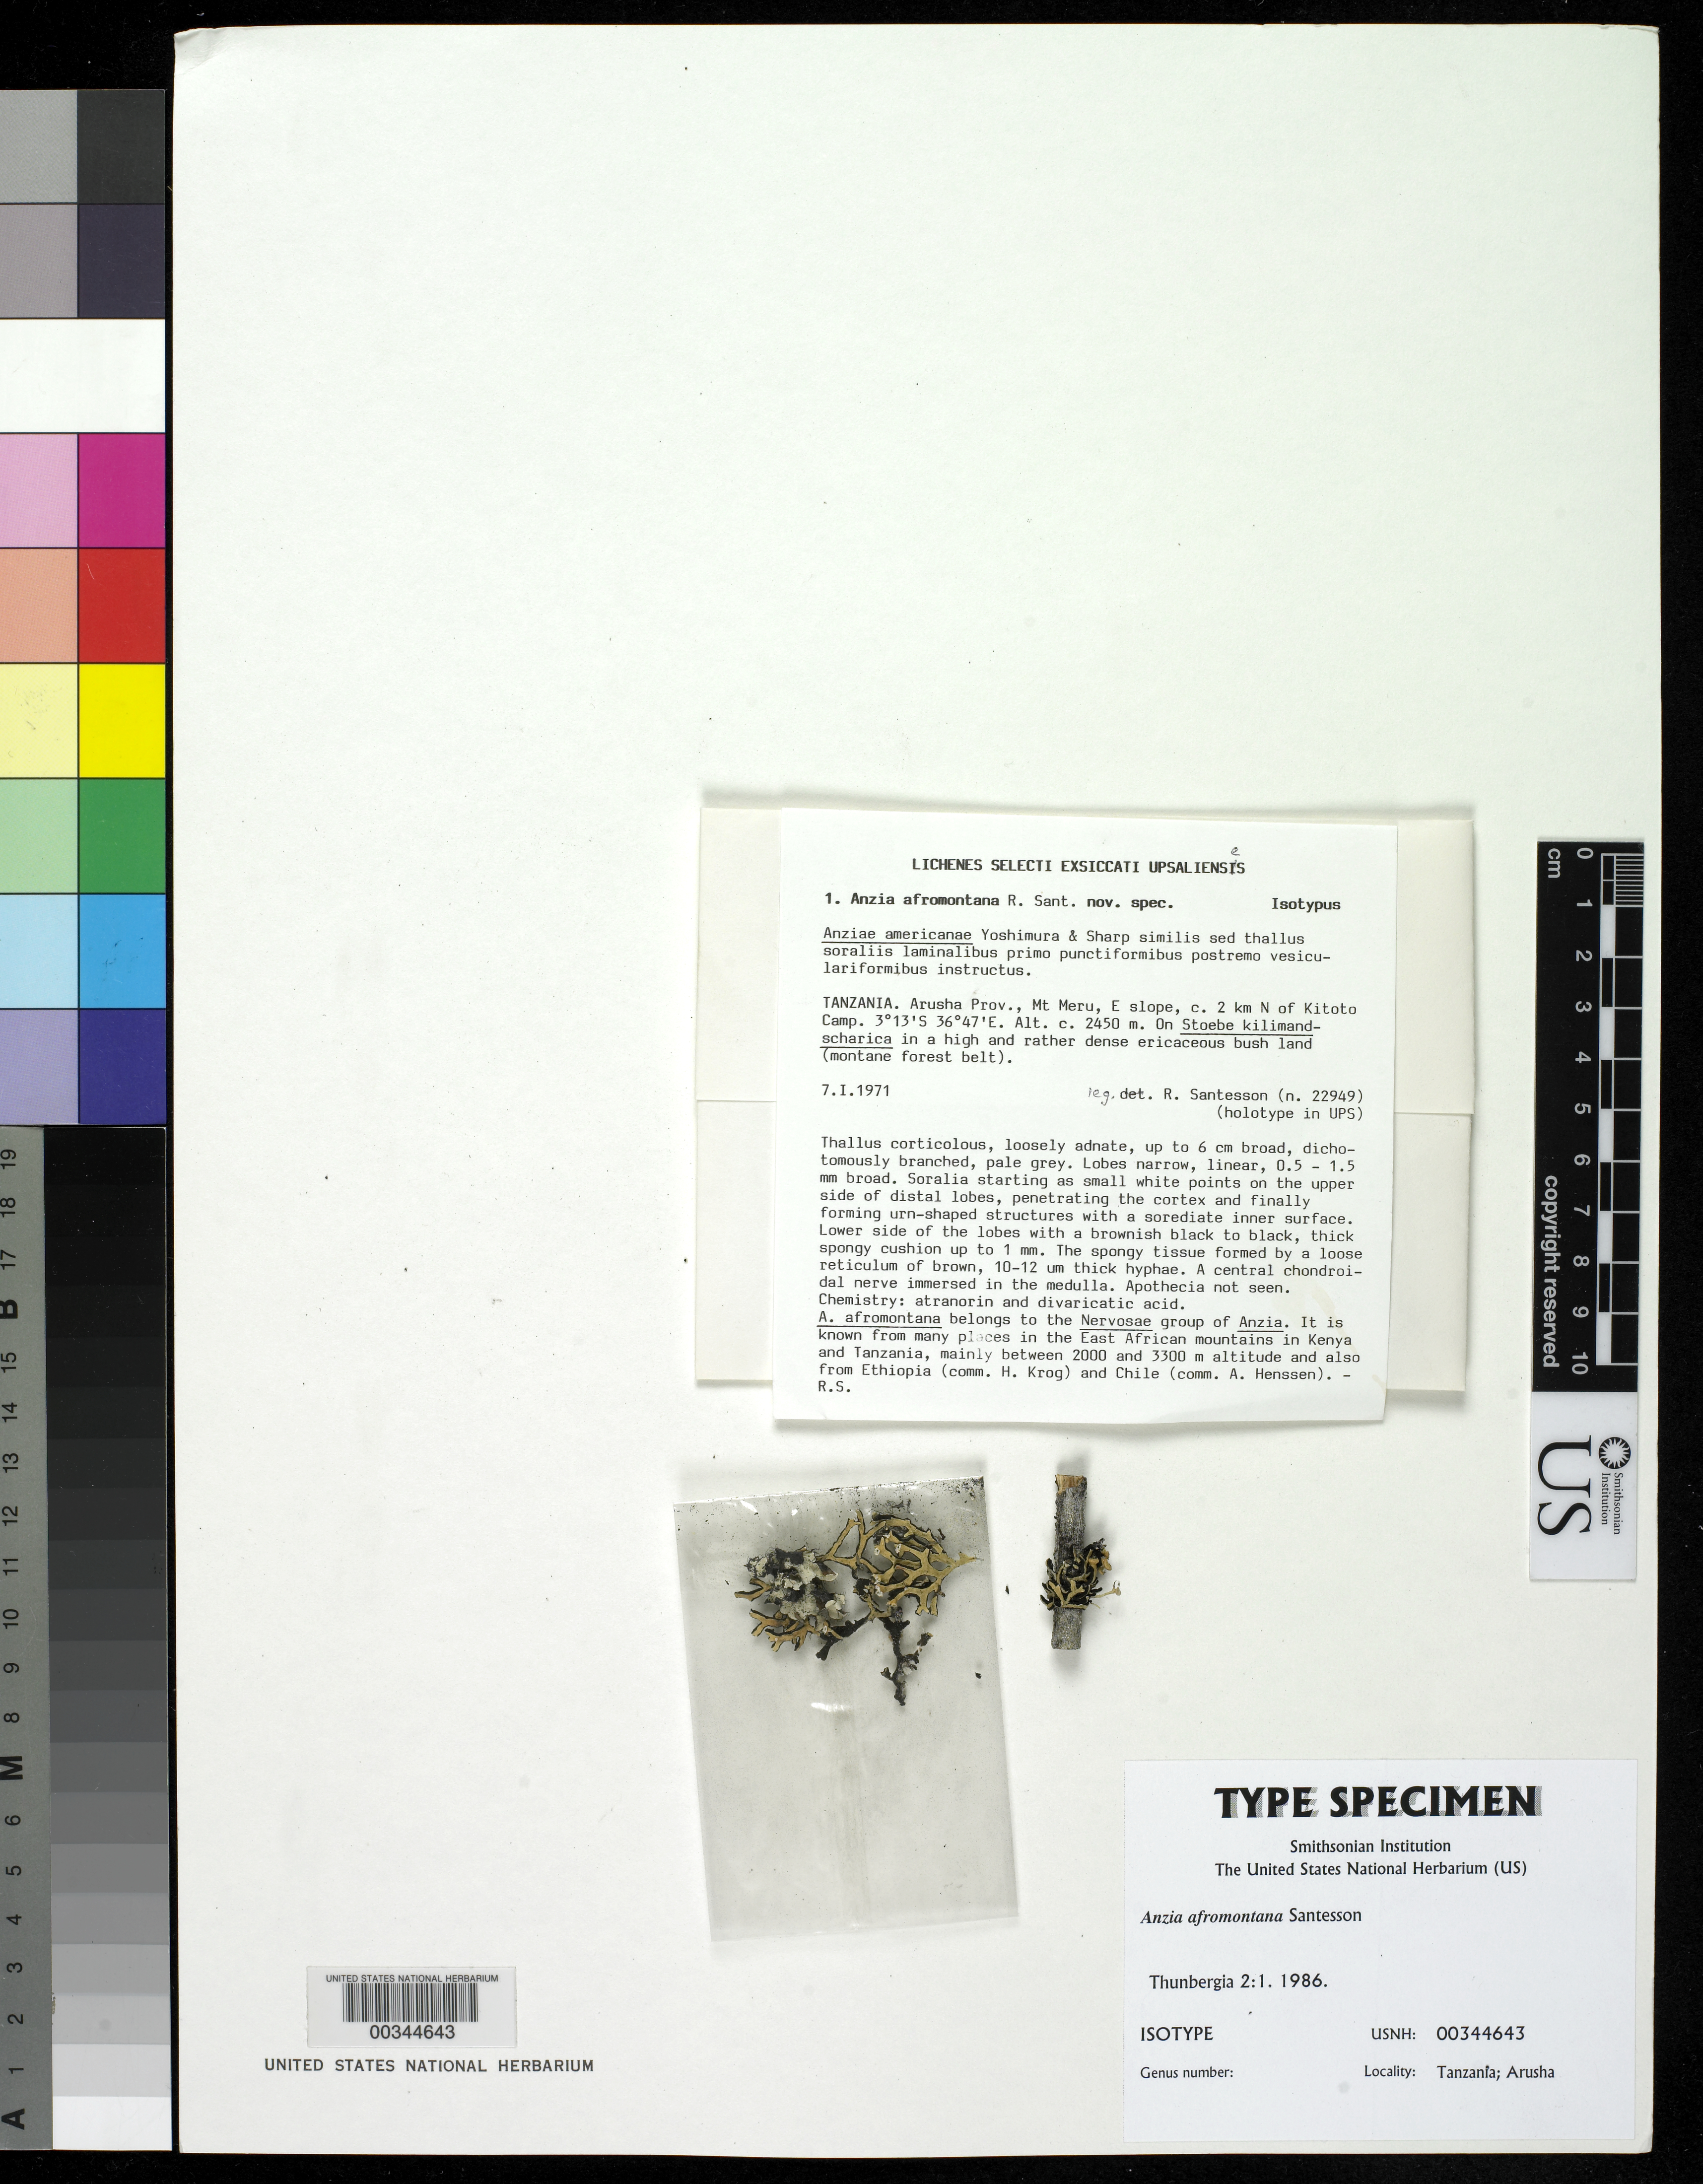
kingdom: Fungi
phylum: Ascomycota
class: Lecanoromycetes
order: Lecanorales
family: Parmeliaceae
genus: Anzia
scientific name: Anzia afromontana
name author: R. Sant. in Moberg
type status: Isotype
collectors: R. Santesson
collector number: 22949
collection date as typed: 07 Jan 1971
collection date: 1971-01-07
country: Tanzania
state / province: Arusha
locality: Mt. Meru, E slope, ca. 2 km N of Kitoto Camp.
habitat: On Stoebe kilimandscharica in a high and rather dense ericaceous bush land (in the montane forest belt); alt. 4250 m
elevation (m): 2450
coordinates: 3 13' S, 36 47' E